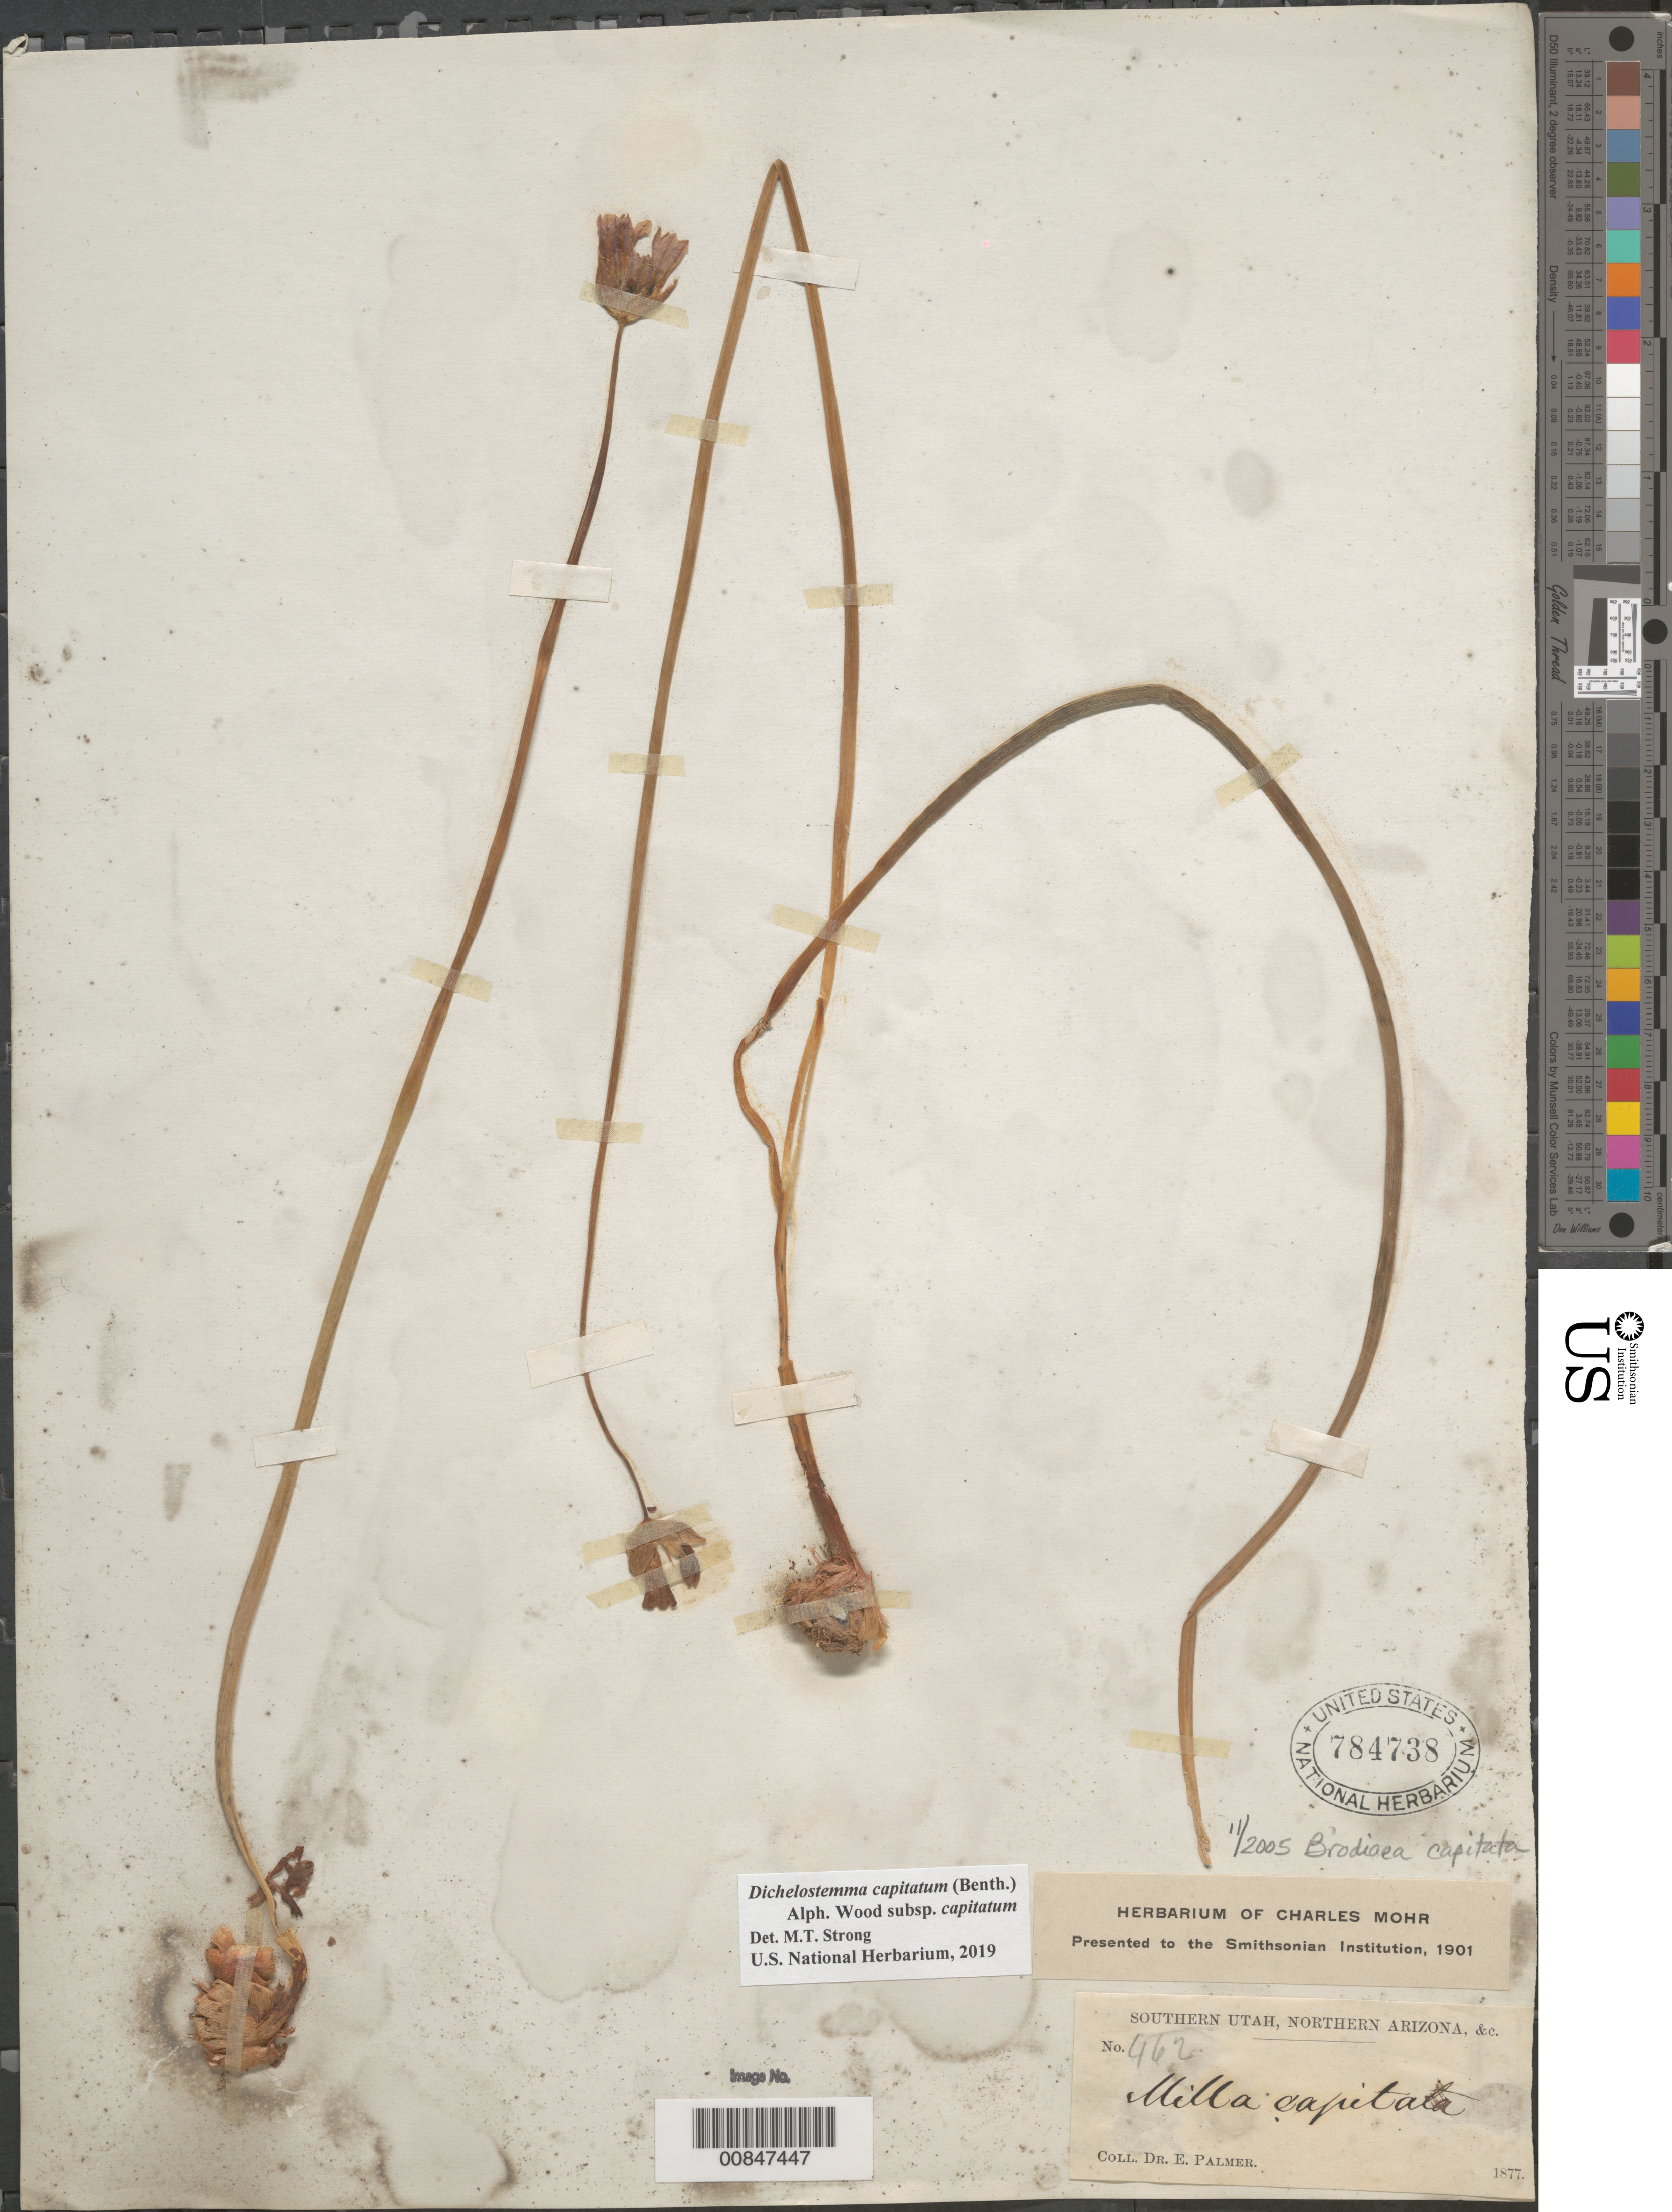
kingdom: Plantae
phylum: Tracheophyta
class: Liliopsida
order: Asparagales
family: Asparagaceae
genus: Dichelostemma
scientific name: Dichelostemma capitatum subsp. capitatum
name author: (Benth.) Alph. Wood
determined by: Strong, Mark T., (BOT), Smithsonian Institution - National Museum of Natural History (UNITED STATES)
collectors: E. Palmer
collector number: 462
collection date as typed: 1877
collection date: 1877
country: United States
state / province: Arizona / Utah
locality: Southern Utah, Northern Arizona.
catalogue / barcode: US 784738